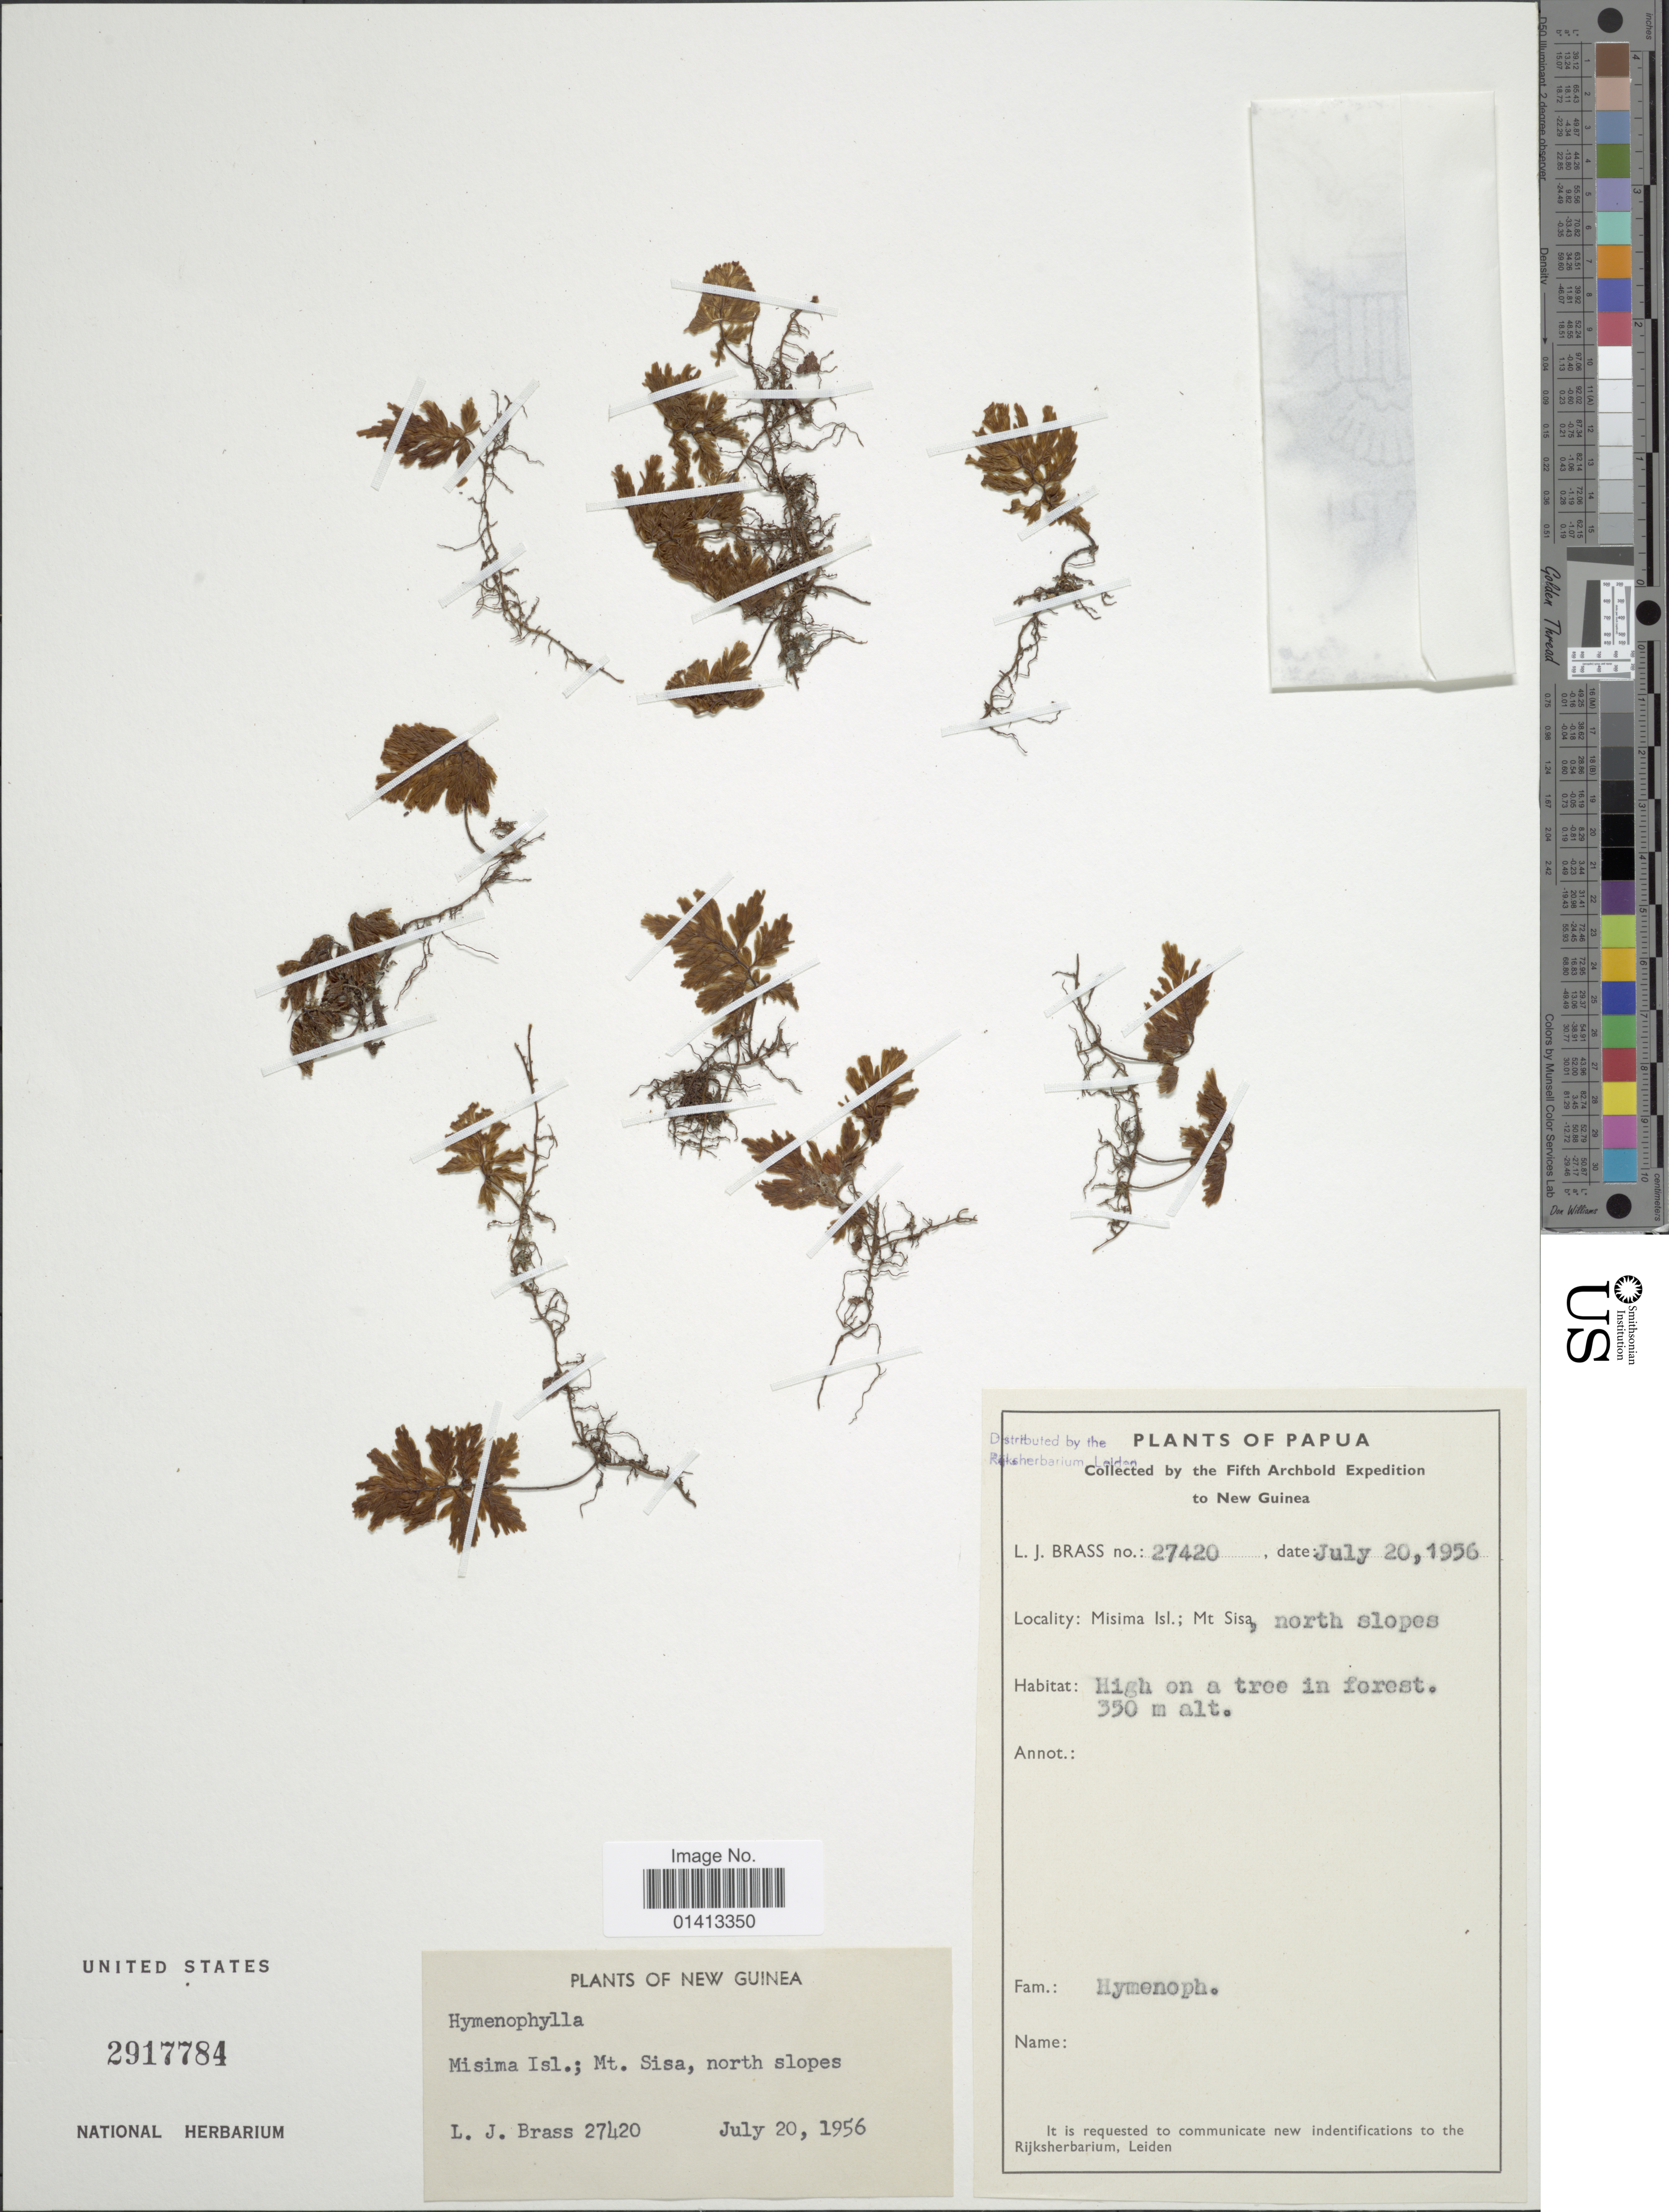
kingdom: Plantae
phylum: Tracheophyta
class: Polypodiopsida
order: Hymenophyllales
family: Hymenophyllaceae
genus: Crepidomanes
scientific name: Crepidomanes sp.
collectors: L. J. Brass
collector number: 27420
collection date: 1956-07-20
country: Papua New Guinea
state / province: Milne Bay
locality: Misima Isl; Mt Sisa, north slopes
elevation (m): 350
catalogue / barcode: US 2917784